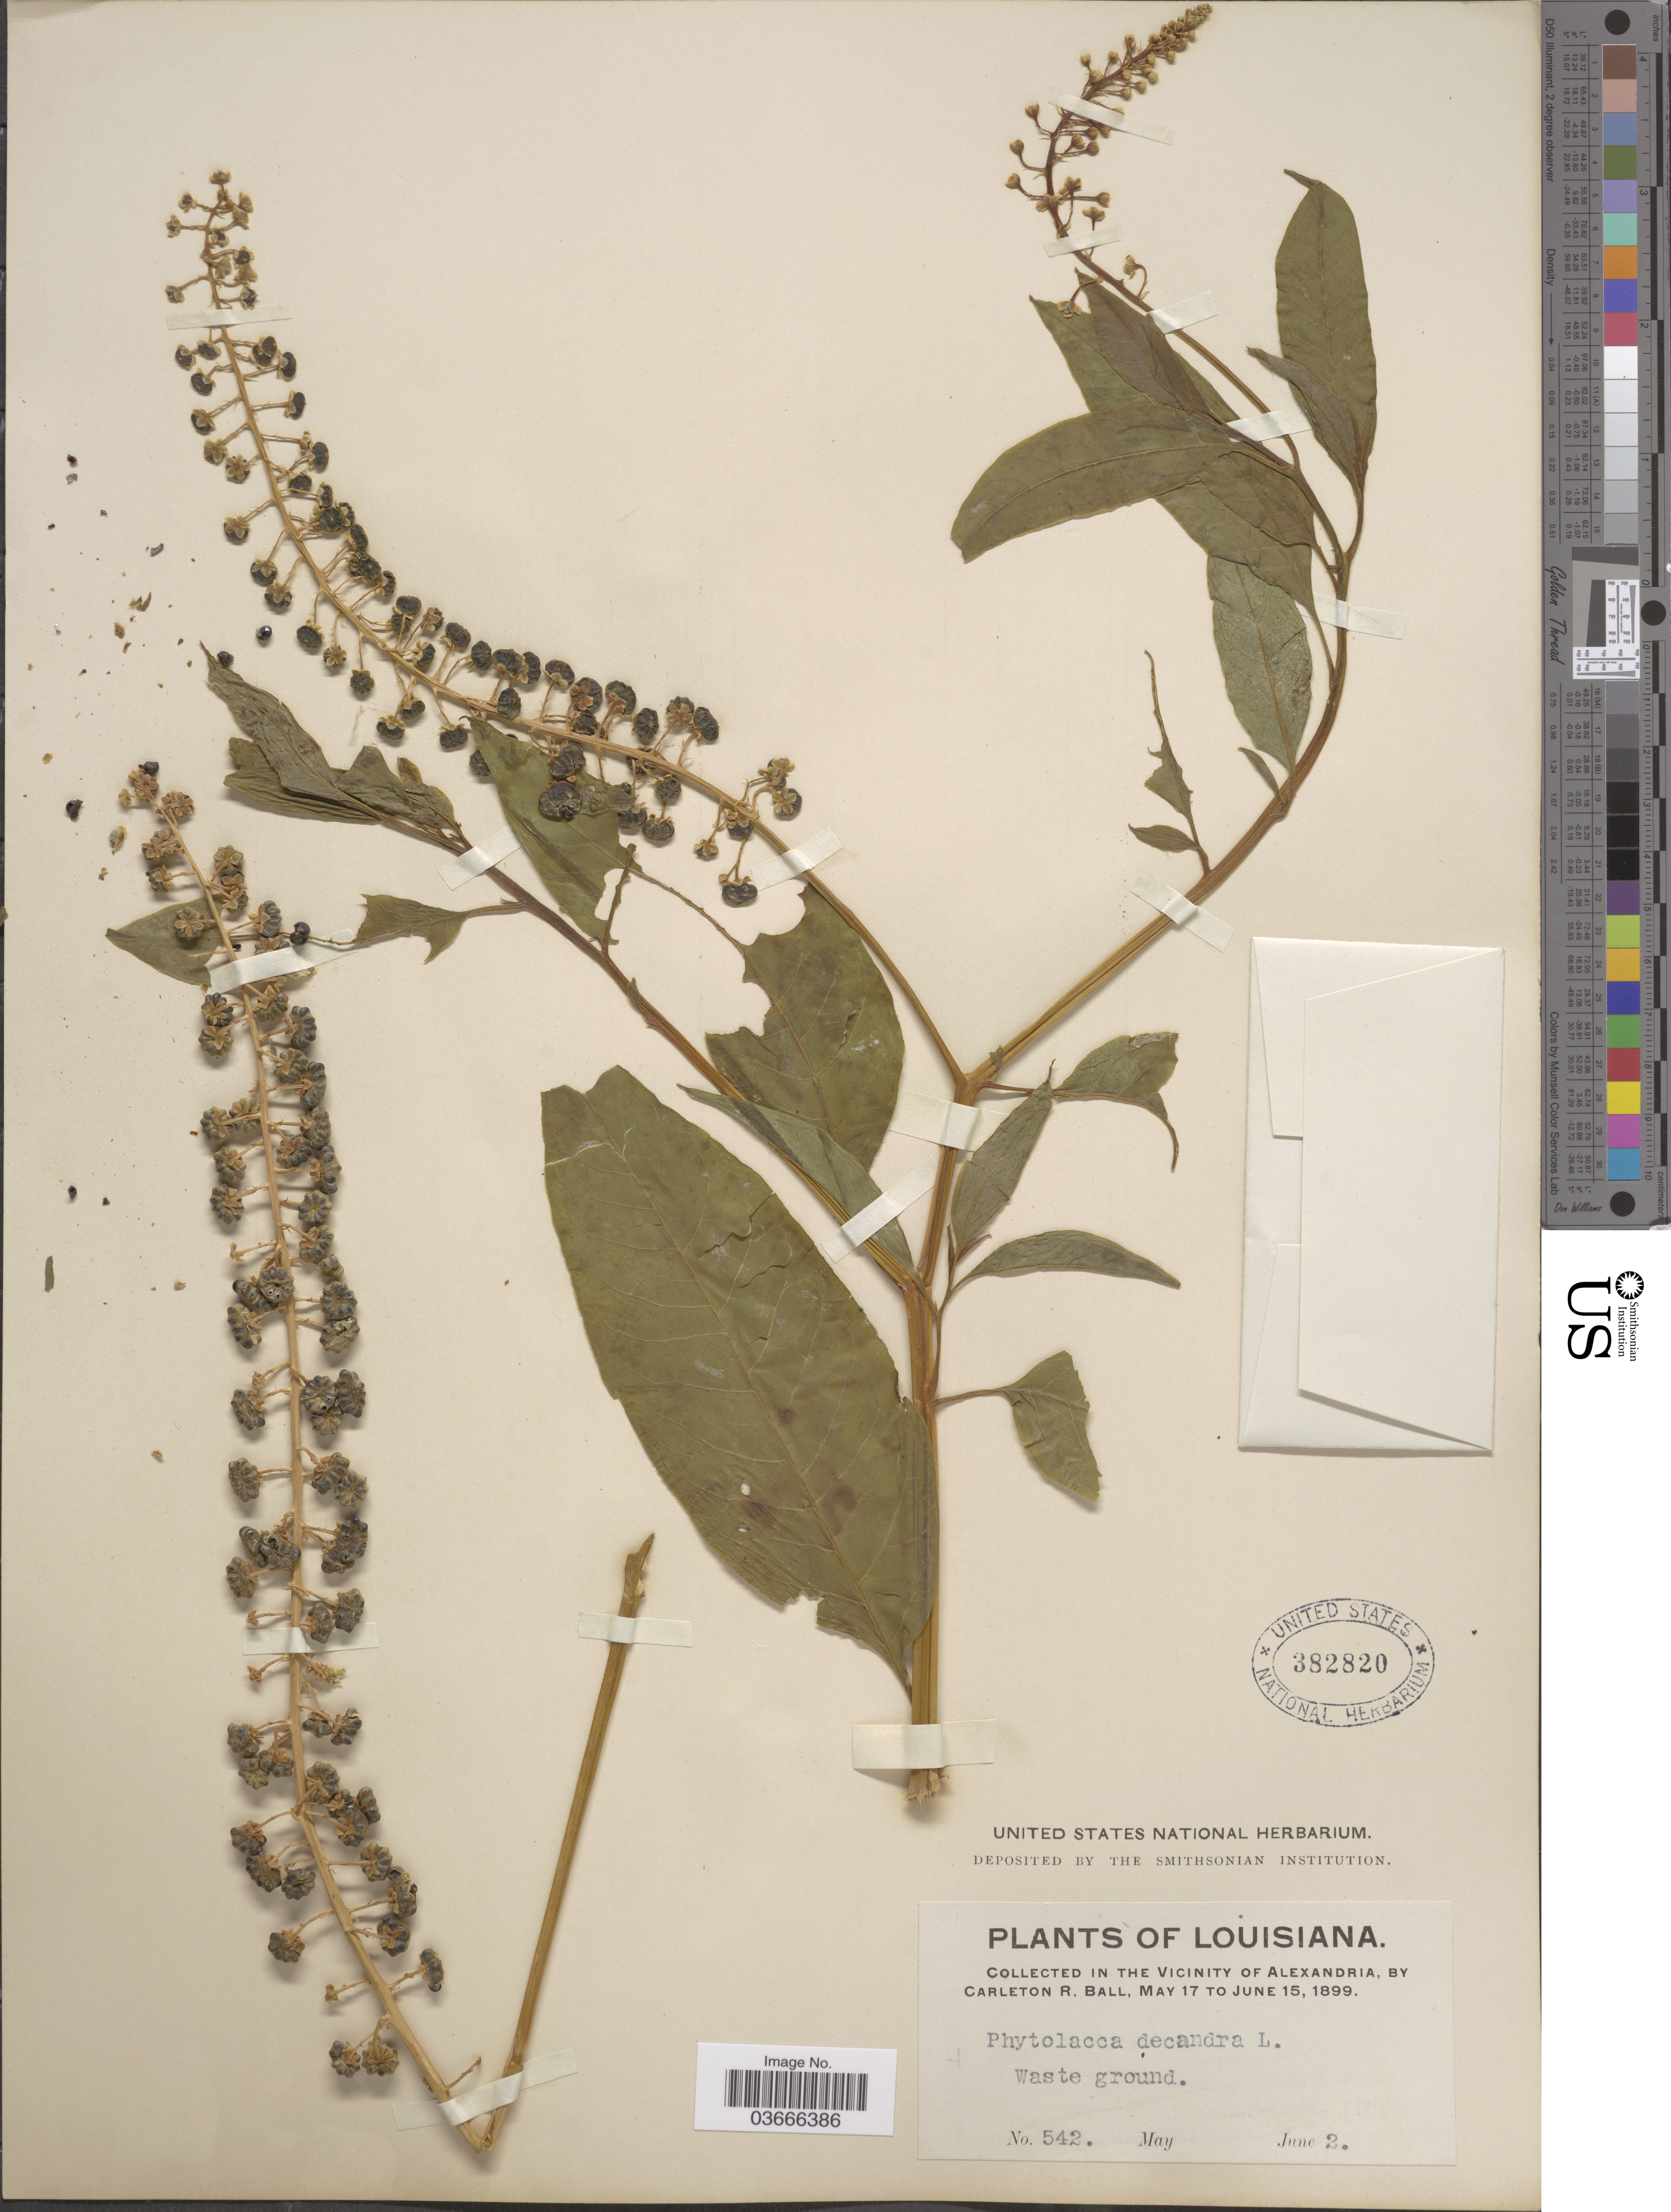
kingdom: Plantae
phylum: Tracheophyta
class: Magnoliopsida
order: Caryophyllales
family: Phytolaccaceae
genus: Phytolacca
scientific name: Phytolacca americana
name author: L.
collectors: C. R. Ball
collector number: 542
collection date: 1899-06-02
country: United States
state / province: Louisiana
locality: In the vicinity of Alexandria.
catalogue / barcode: US 382820